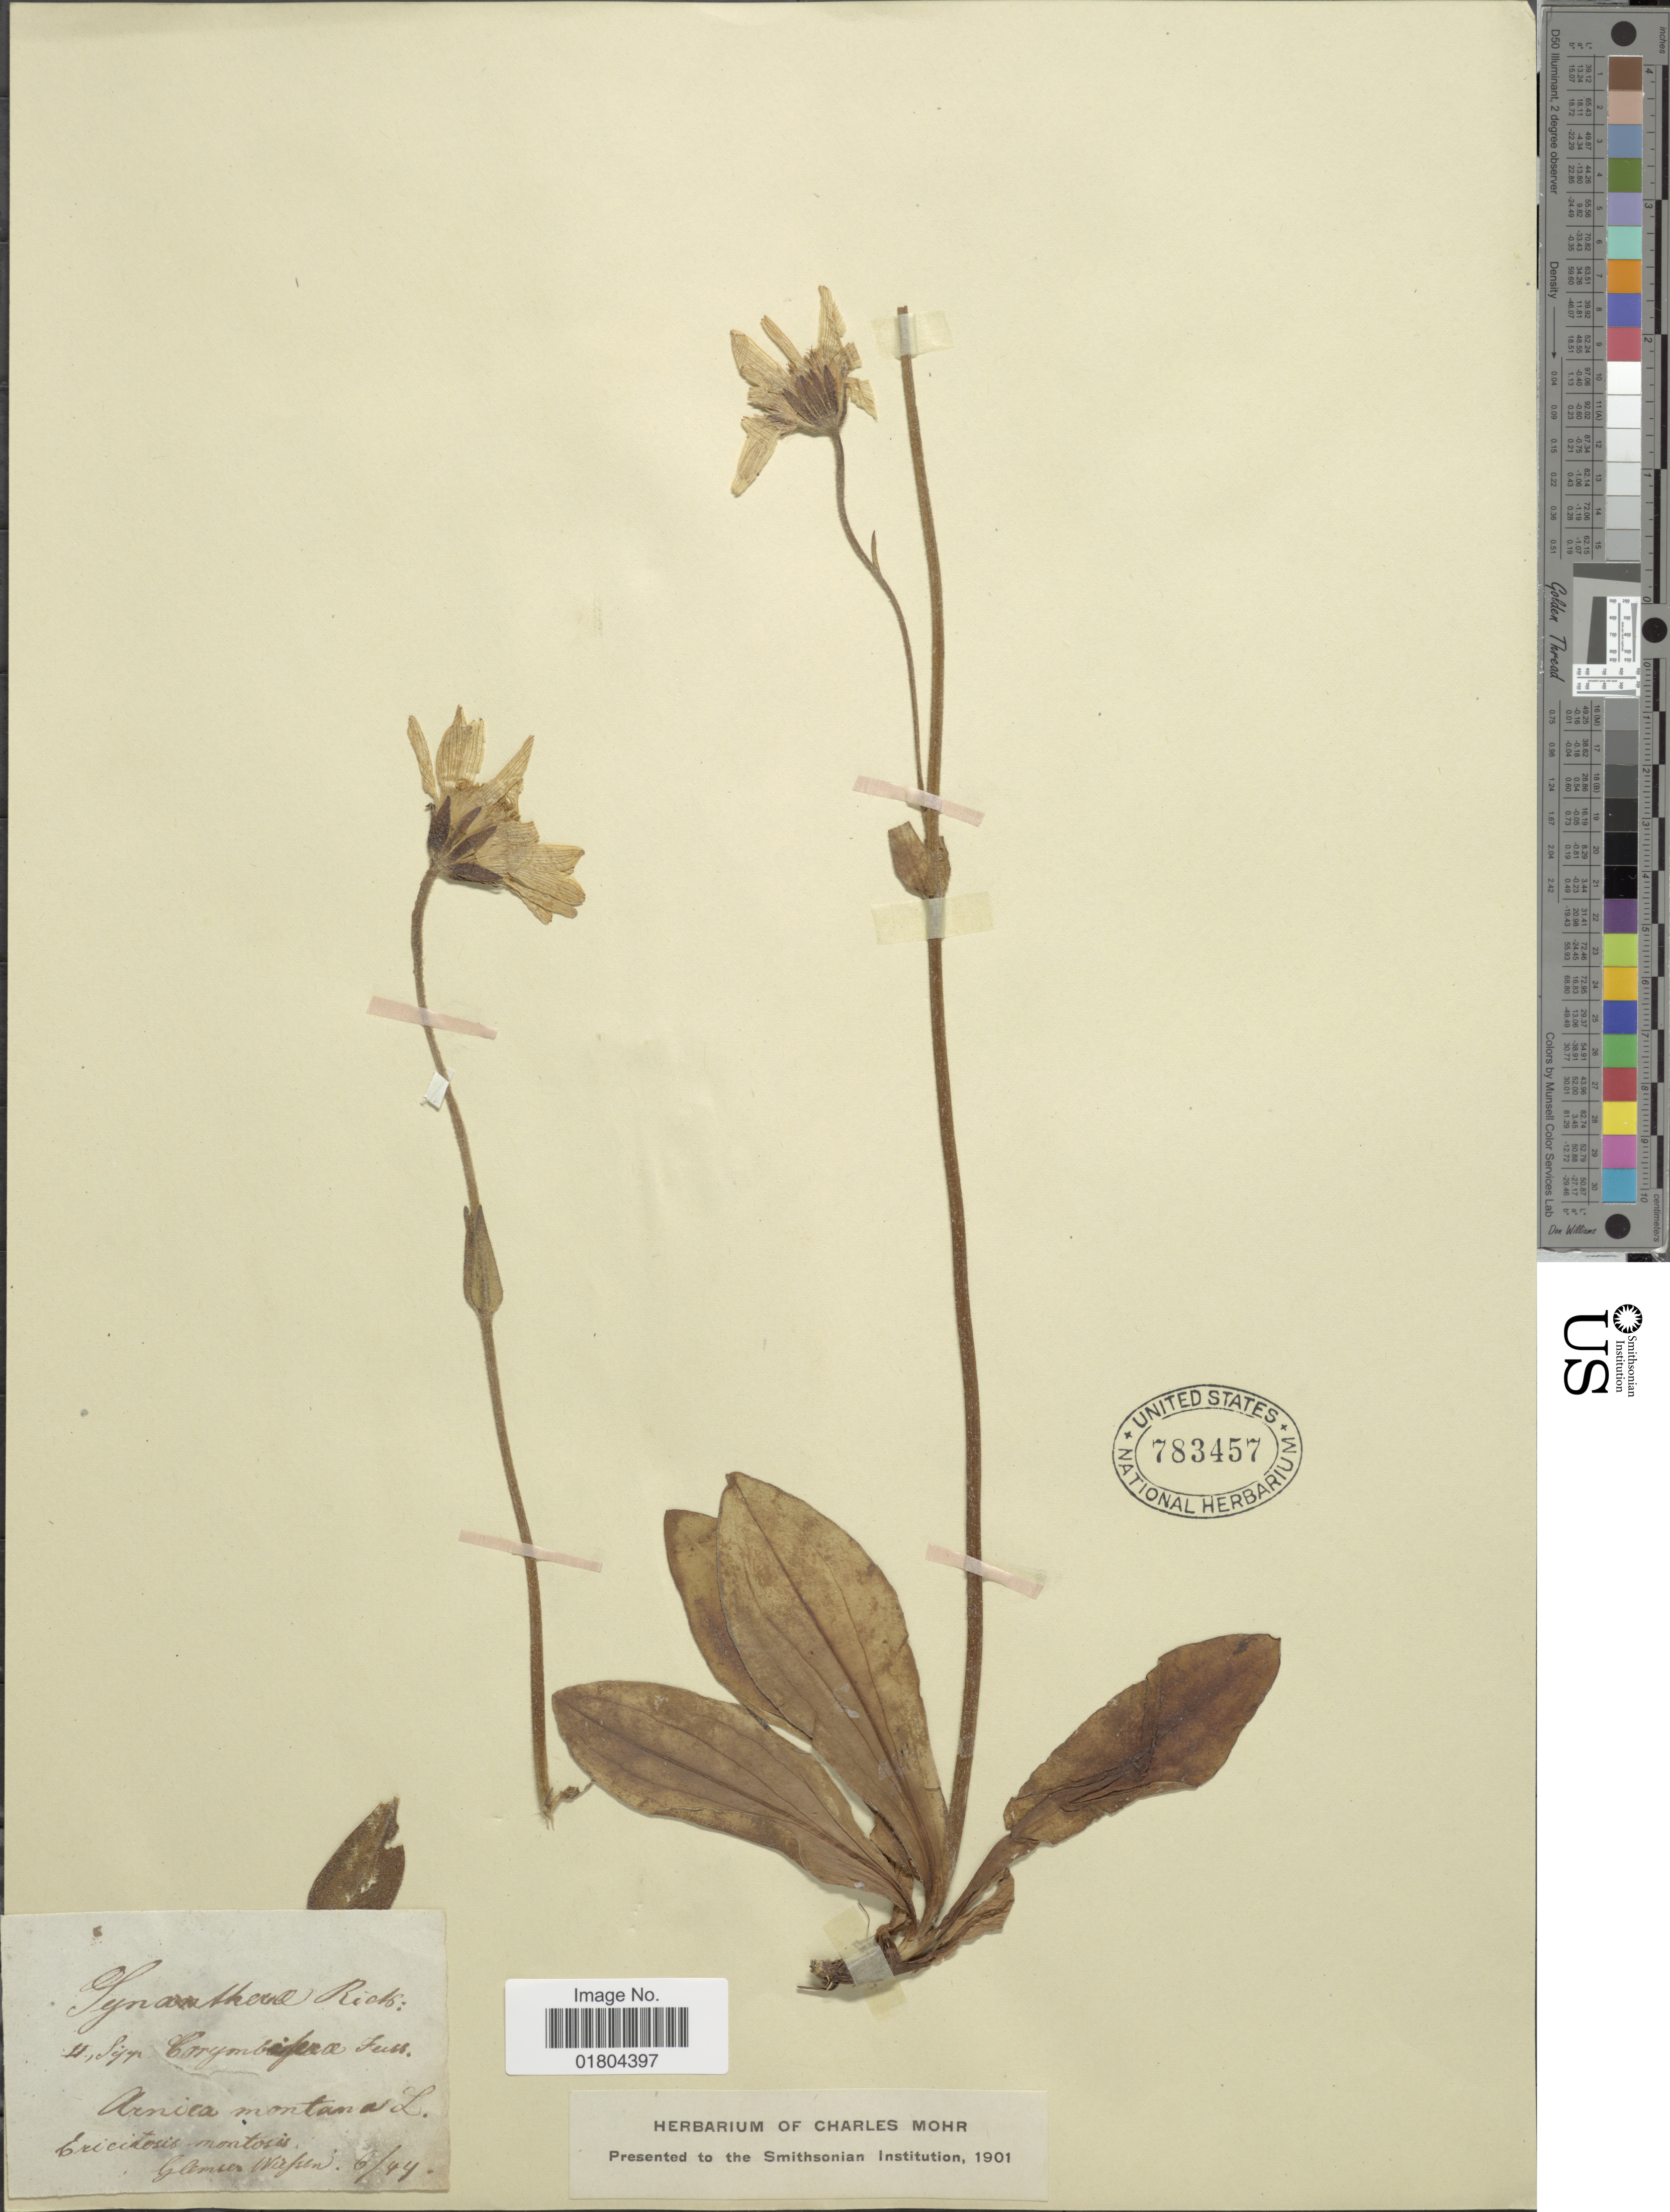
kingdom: Plantae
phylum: Tracheophyta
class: Magnoliopsida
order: Asterales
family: Asteraceae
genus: Arnica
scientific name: Arnica montana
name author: L.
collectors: G. Wiefsen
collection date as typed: Transcribed d/m/y: /6/44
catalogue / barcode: US 783457